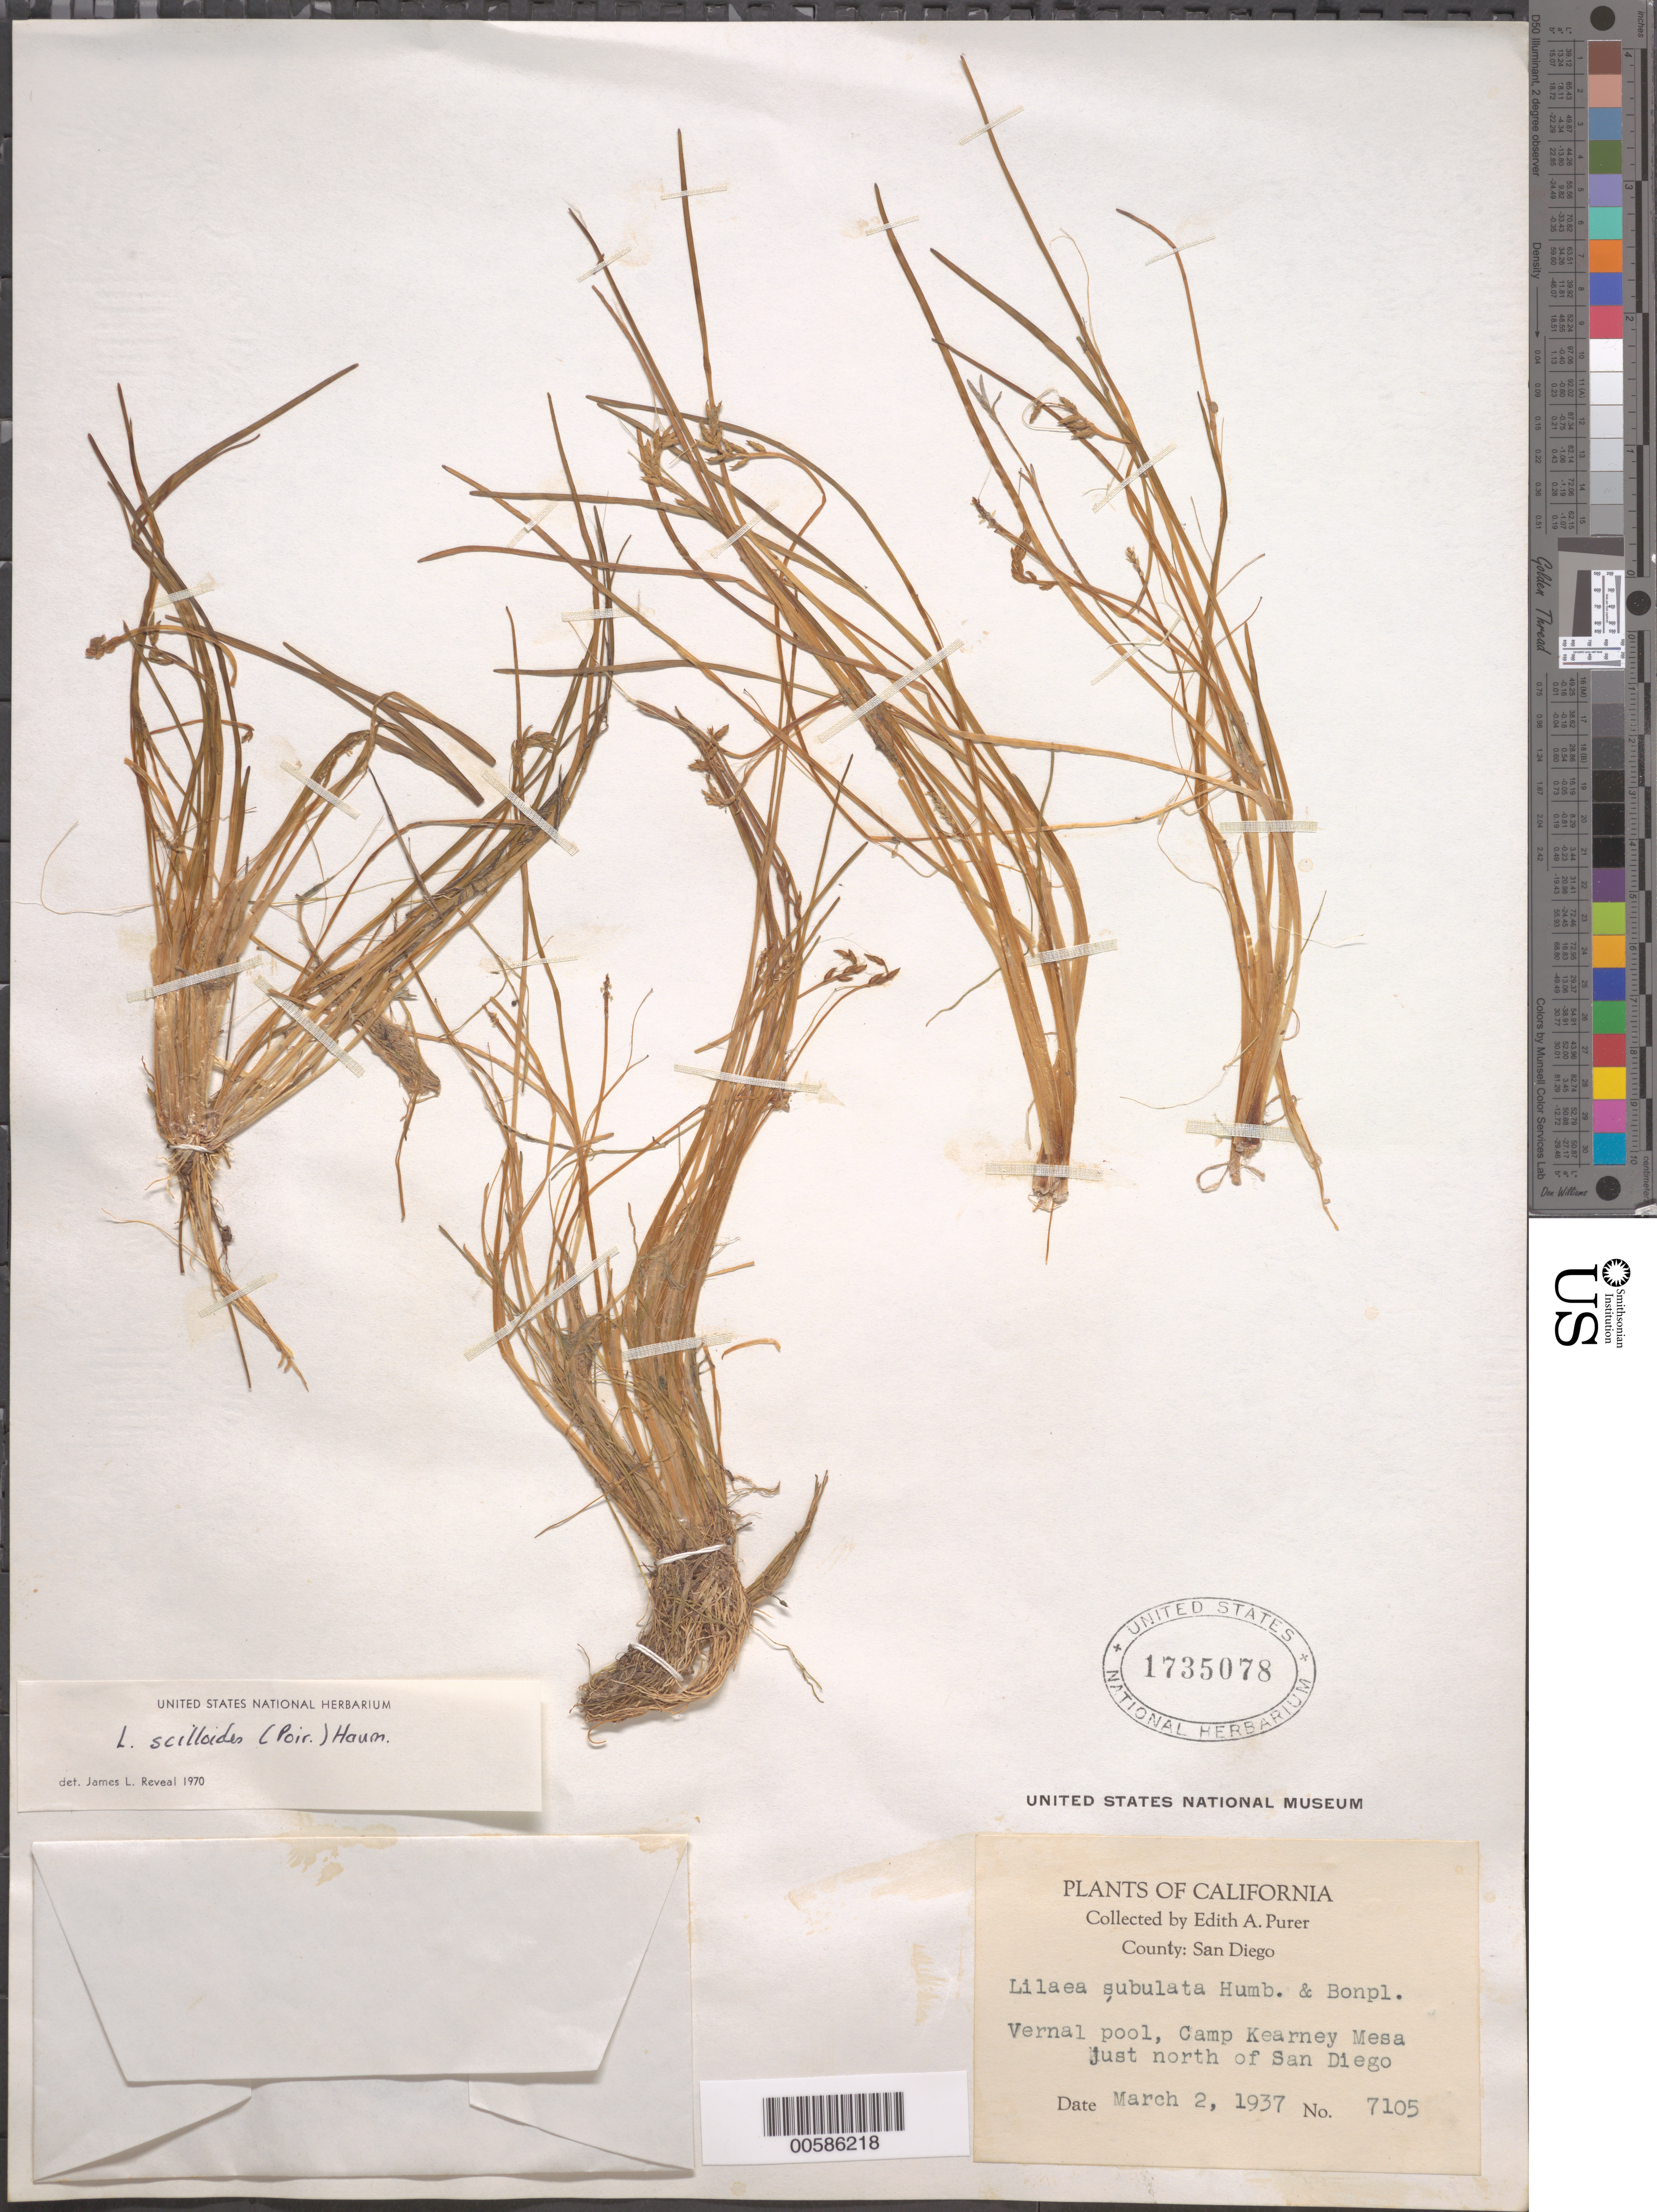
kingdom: Plantae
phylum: Tracheophyta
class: Liliopsida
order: Alismatales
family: Juncaginaceae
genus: Triglochin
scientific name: Triglochin scilloides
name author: (Poir.) Mering & Kadereit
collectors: E. Purer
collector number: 7105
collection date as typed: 02 Mar 1937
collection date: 1937-03-02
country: United States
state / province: California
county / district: San Diego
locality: Camp Kearney Mesa, N of San Diego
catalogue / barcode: US 1735078